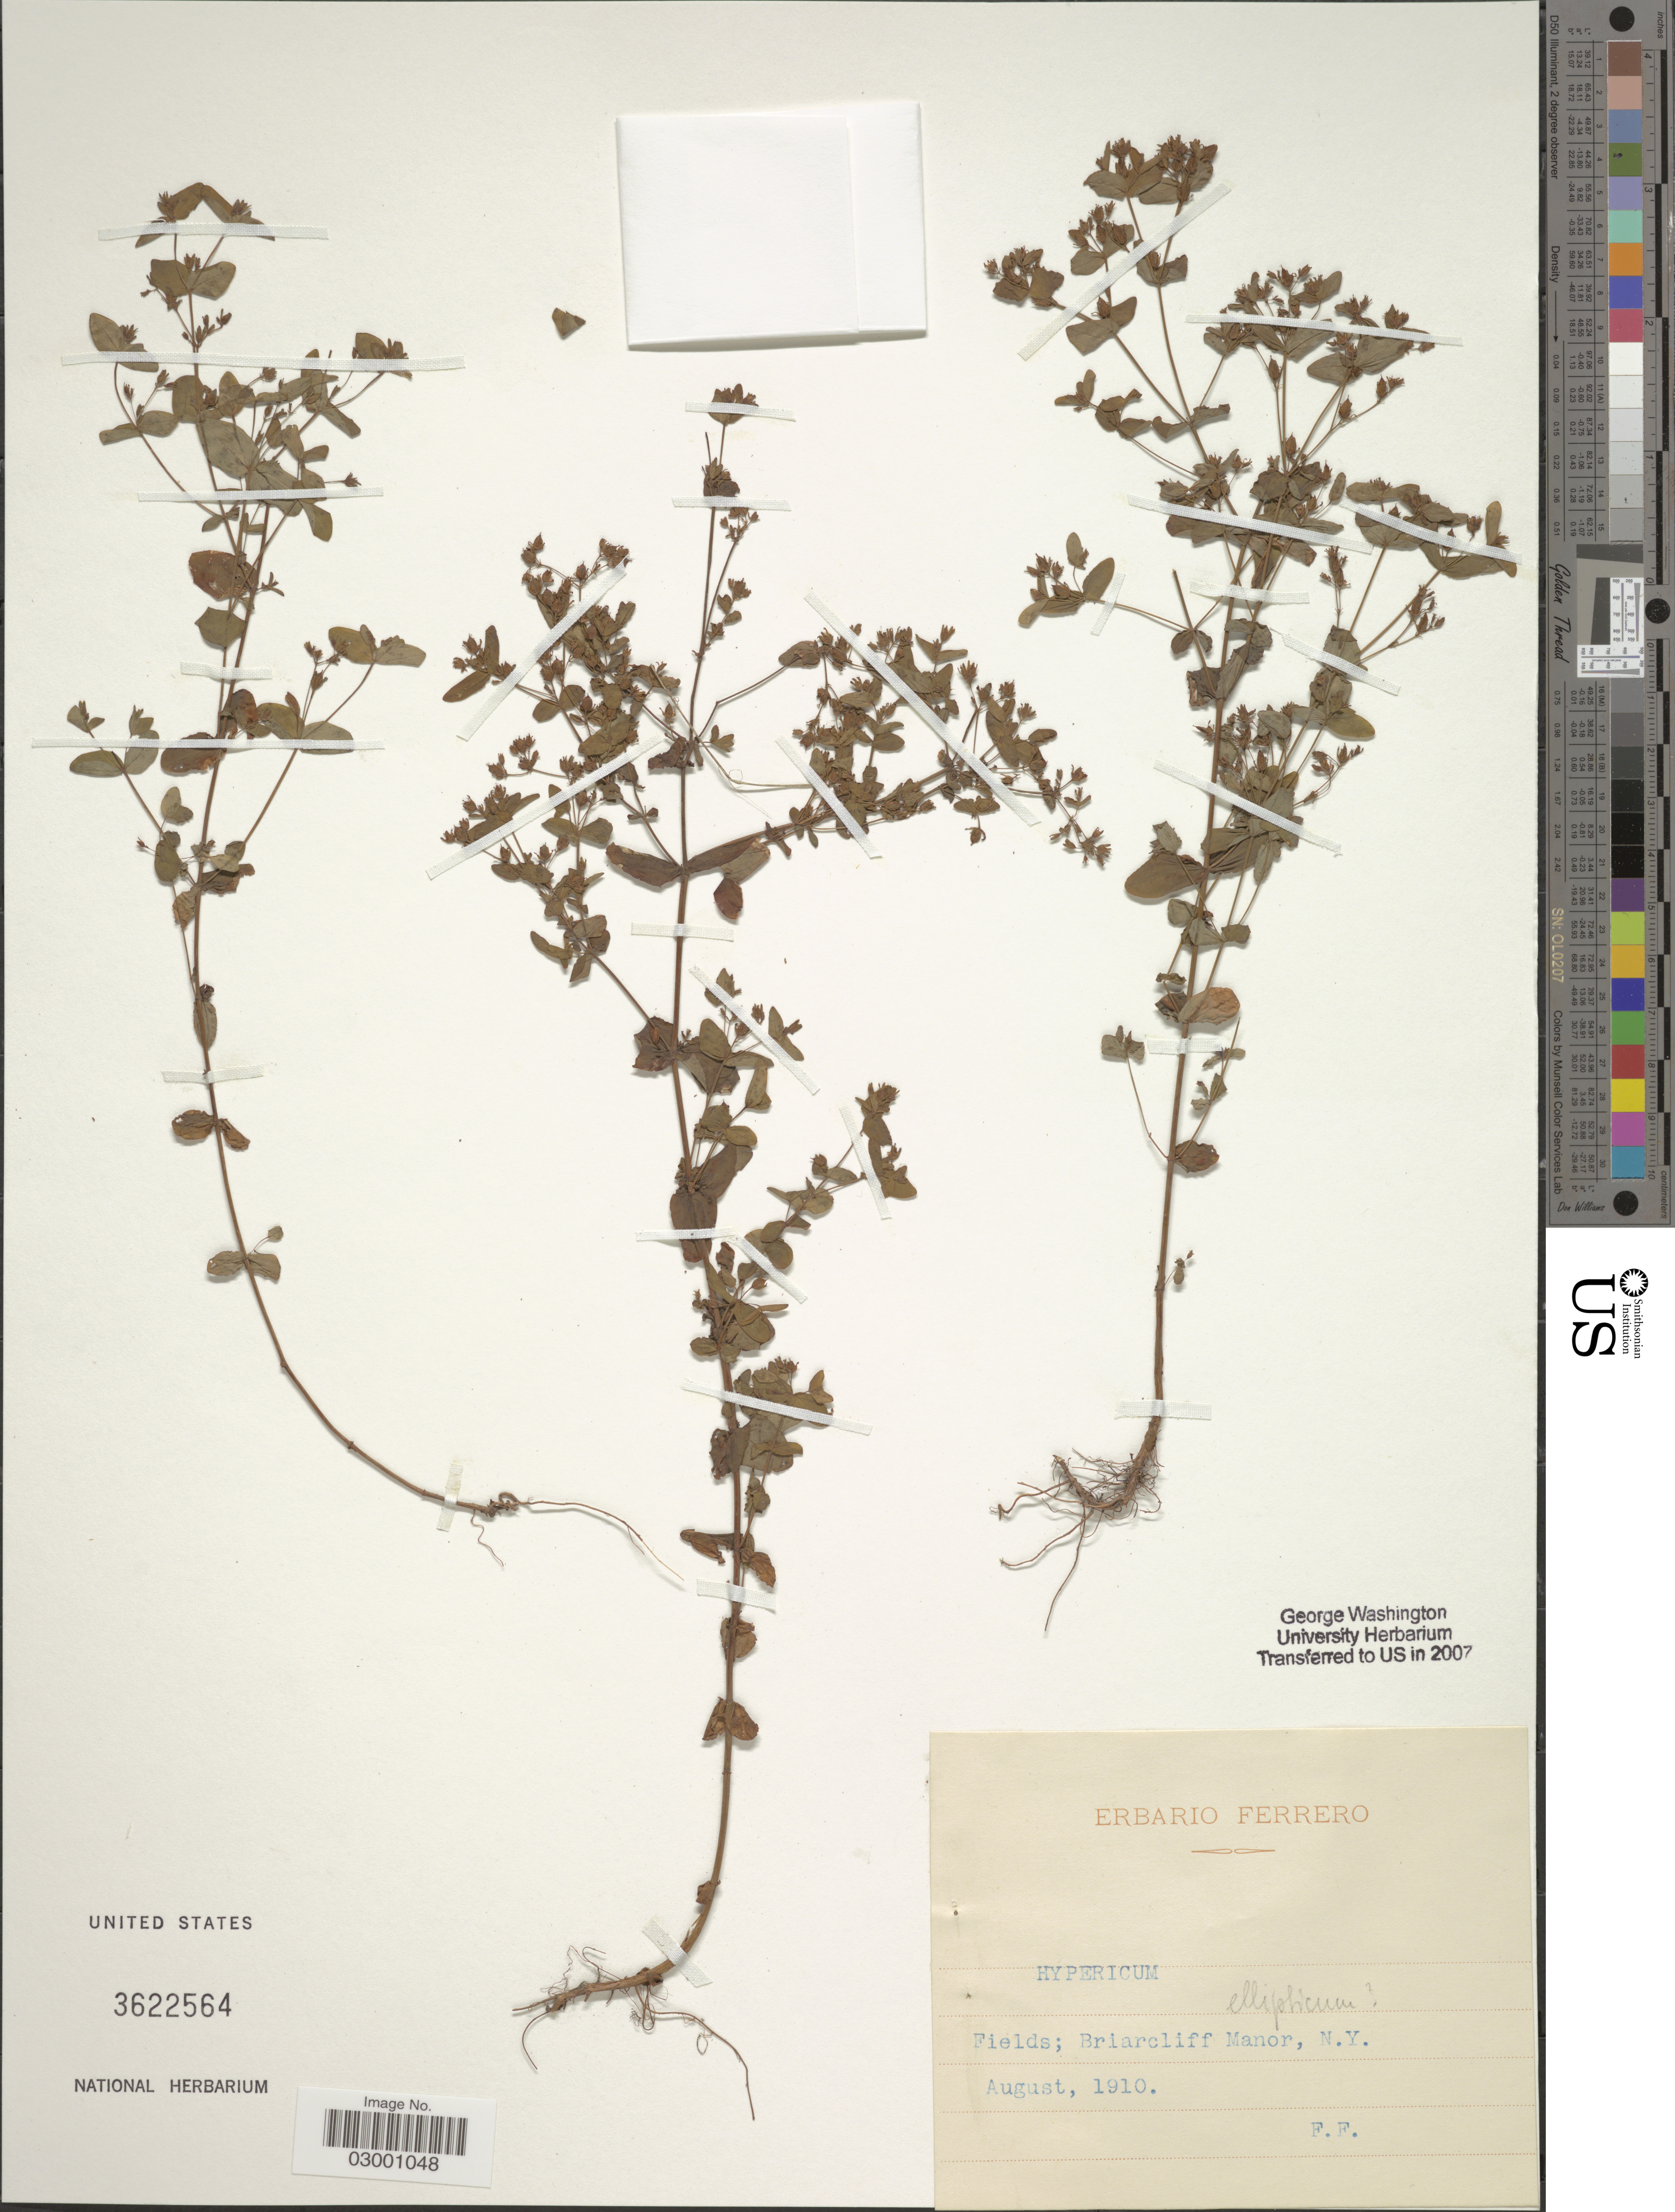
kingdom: Plantae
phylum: Tracheophyta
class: Magnoliopsida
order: Malpighiales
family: Hypericaceae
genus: Hypericum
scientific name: Hypericum ellipticum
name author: Hook.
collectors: F. Ferrero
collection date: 1910-08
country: United States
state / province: New York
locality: Briarcliff Manor, N.Y.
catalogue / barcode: US 3622564